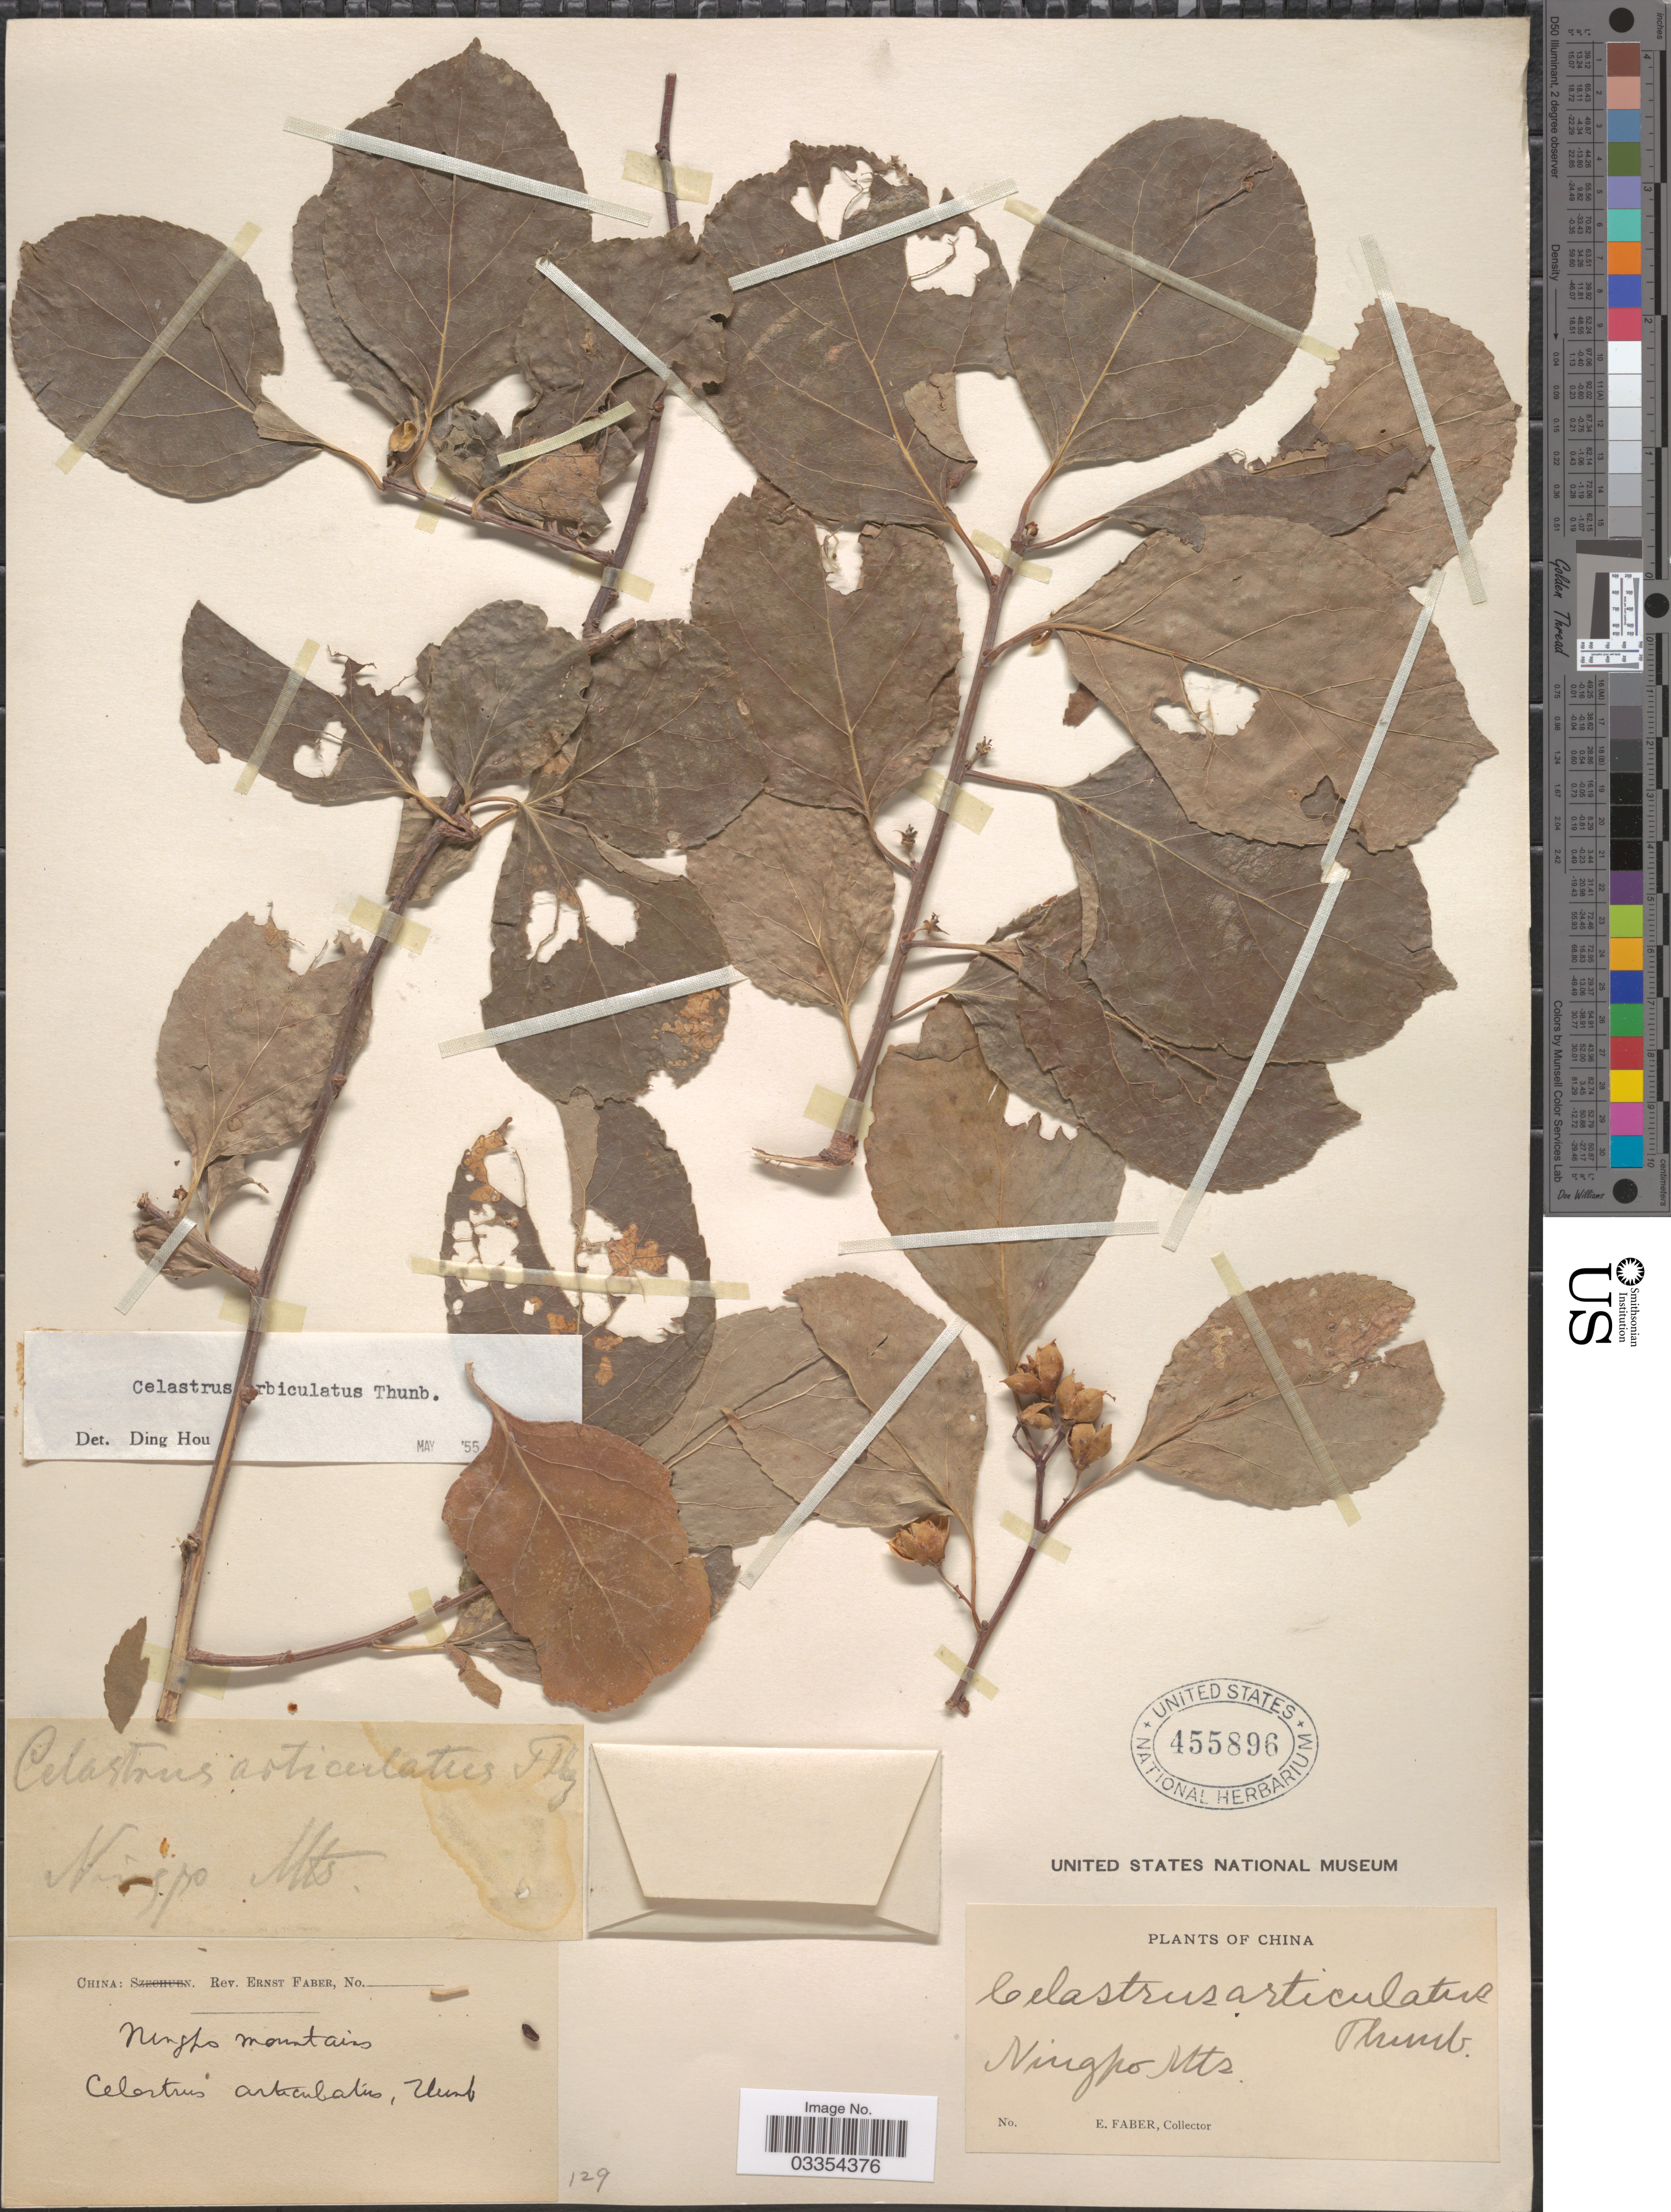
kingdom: Plantae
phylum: Tracheophyta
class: Magnoliopsida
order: Celastrales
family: Celastraceae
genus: Celastrus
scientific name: Celastrus orbiculatus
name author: Thunb.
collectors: E. Faber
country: China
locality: Ningpo Mountains.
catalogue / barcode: US 455896